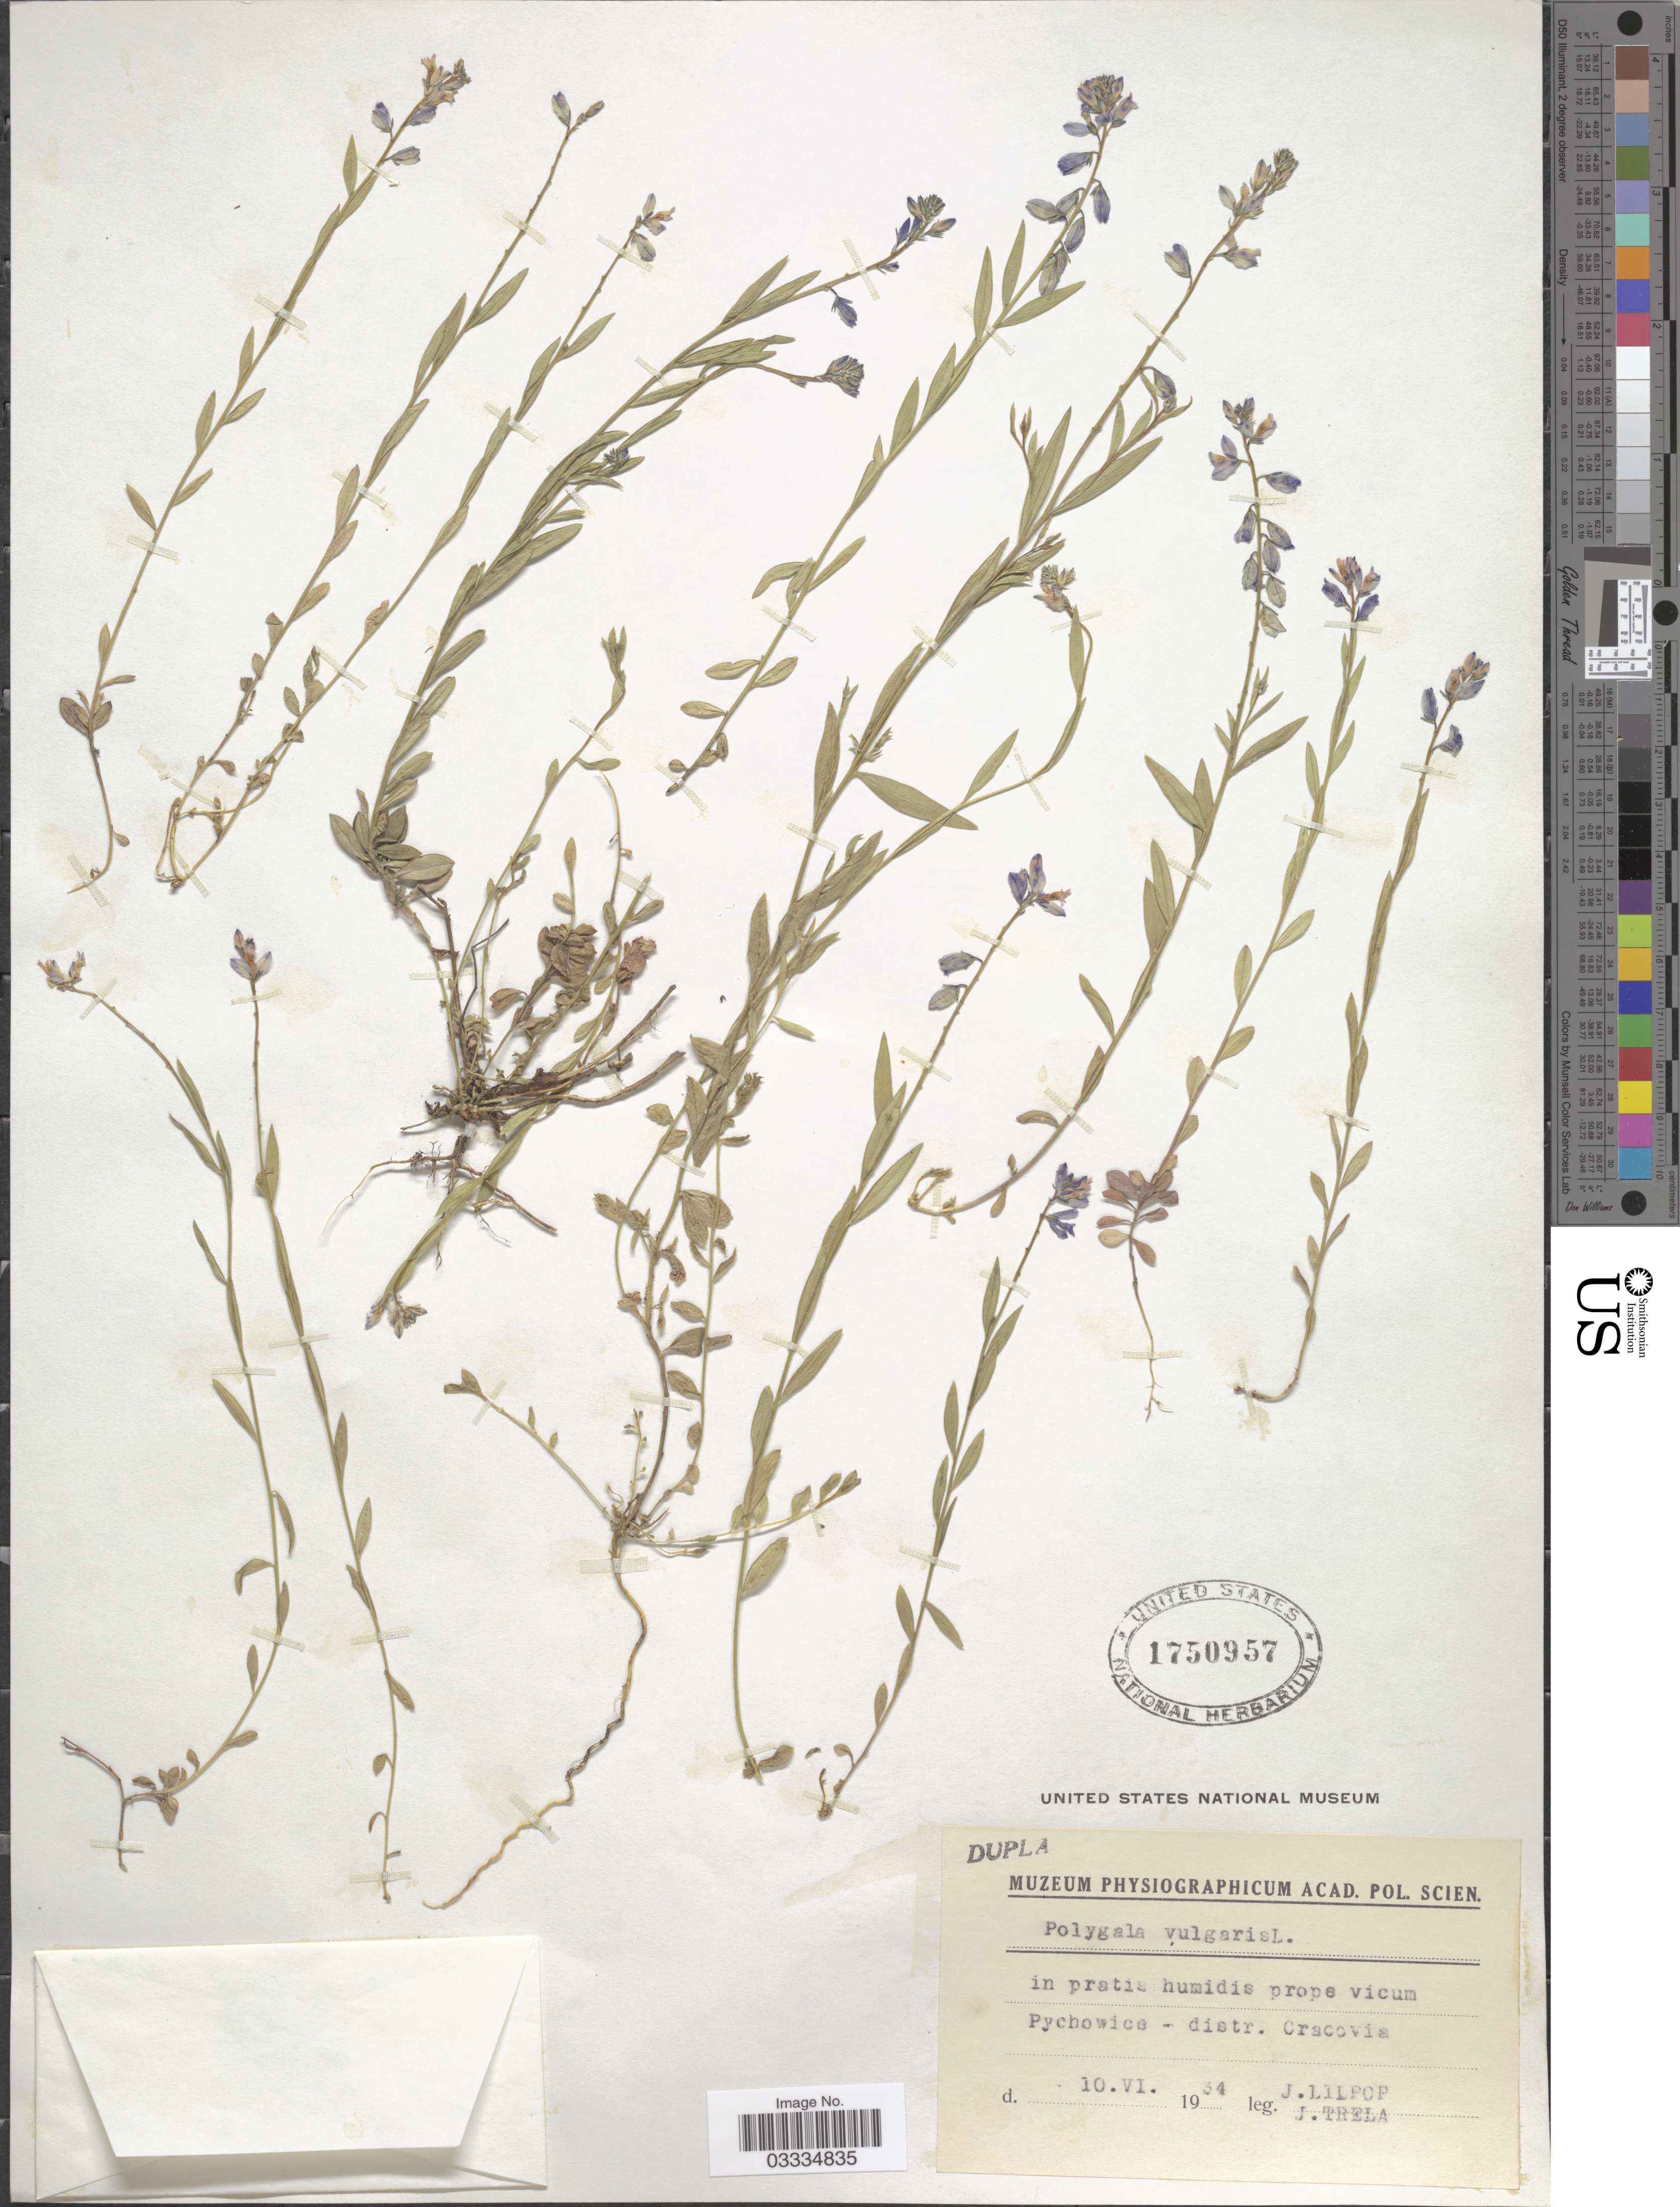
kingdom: Plantae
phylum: Tracheophyta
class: Magnoliopsida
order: Fabales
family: Polygalaceae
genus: Polygala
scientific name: Polygala vulgaris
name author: L.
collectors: J. Lilpop & J. Trela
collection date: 1934-06-10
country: Poland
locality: In pratis humidis prope vicum Pychowice - distr. Cracovia.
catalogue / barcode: US 1750957